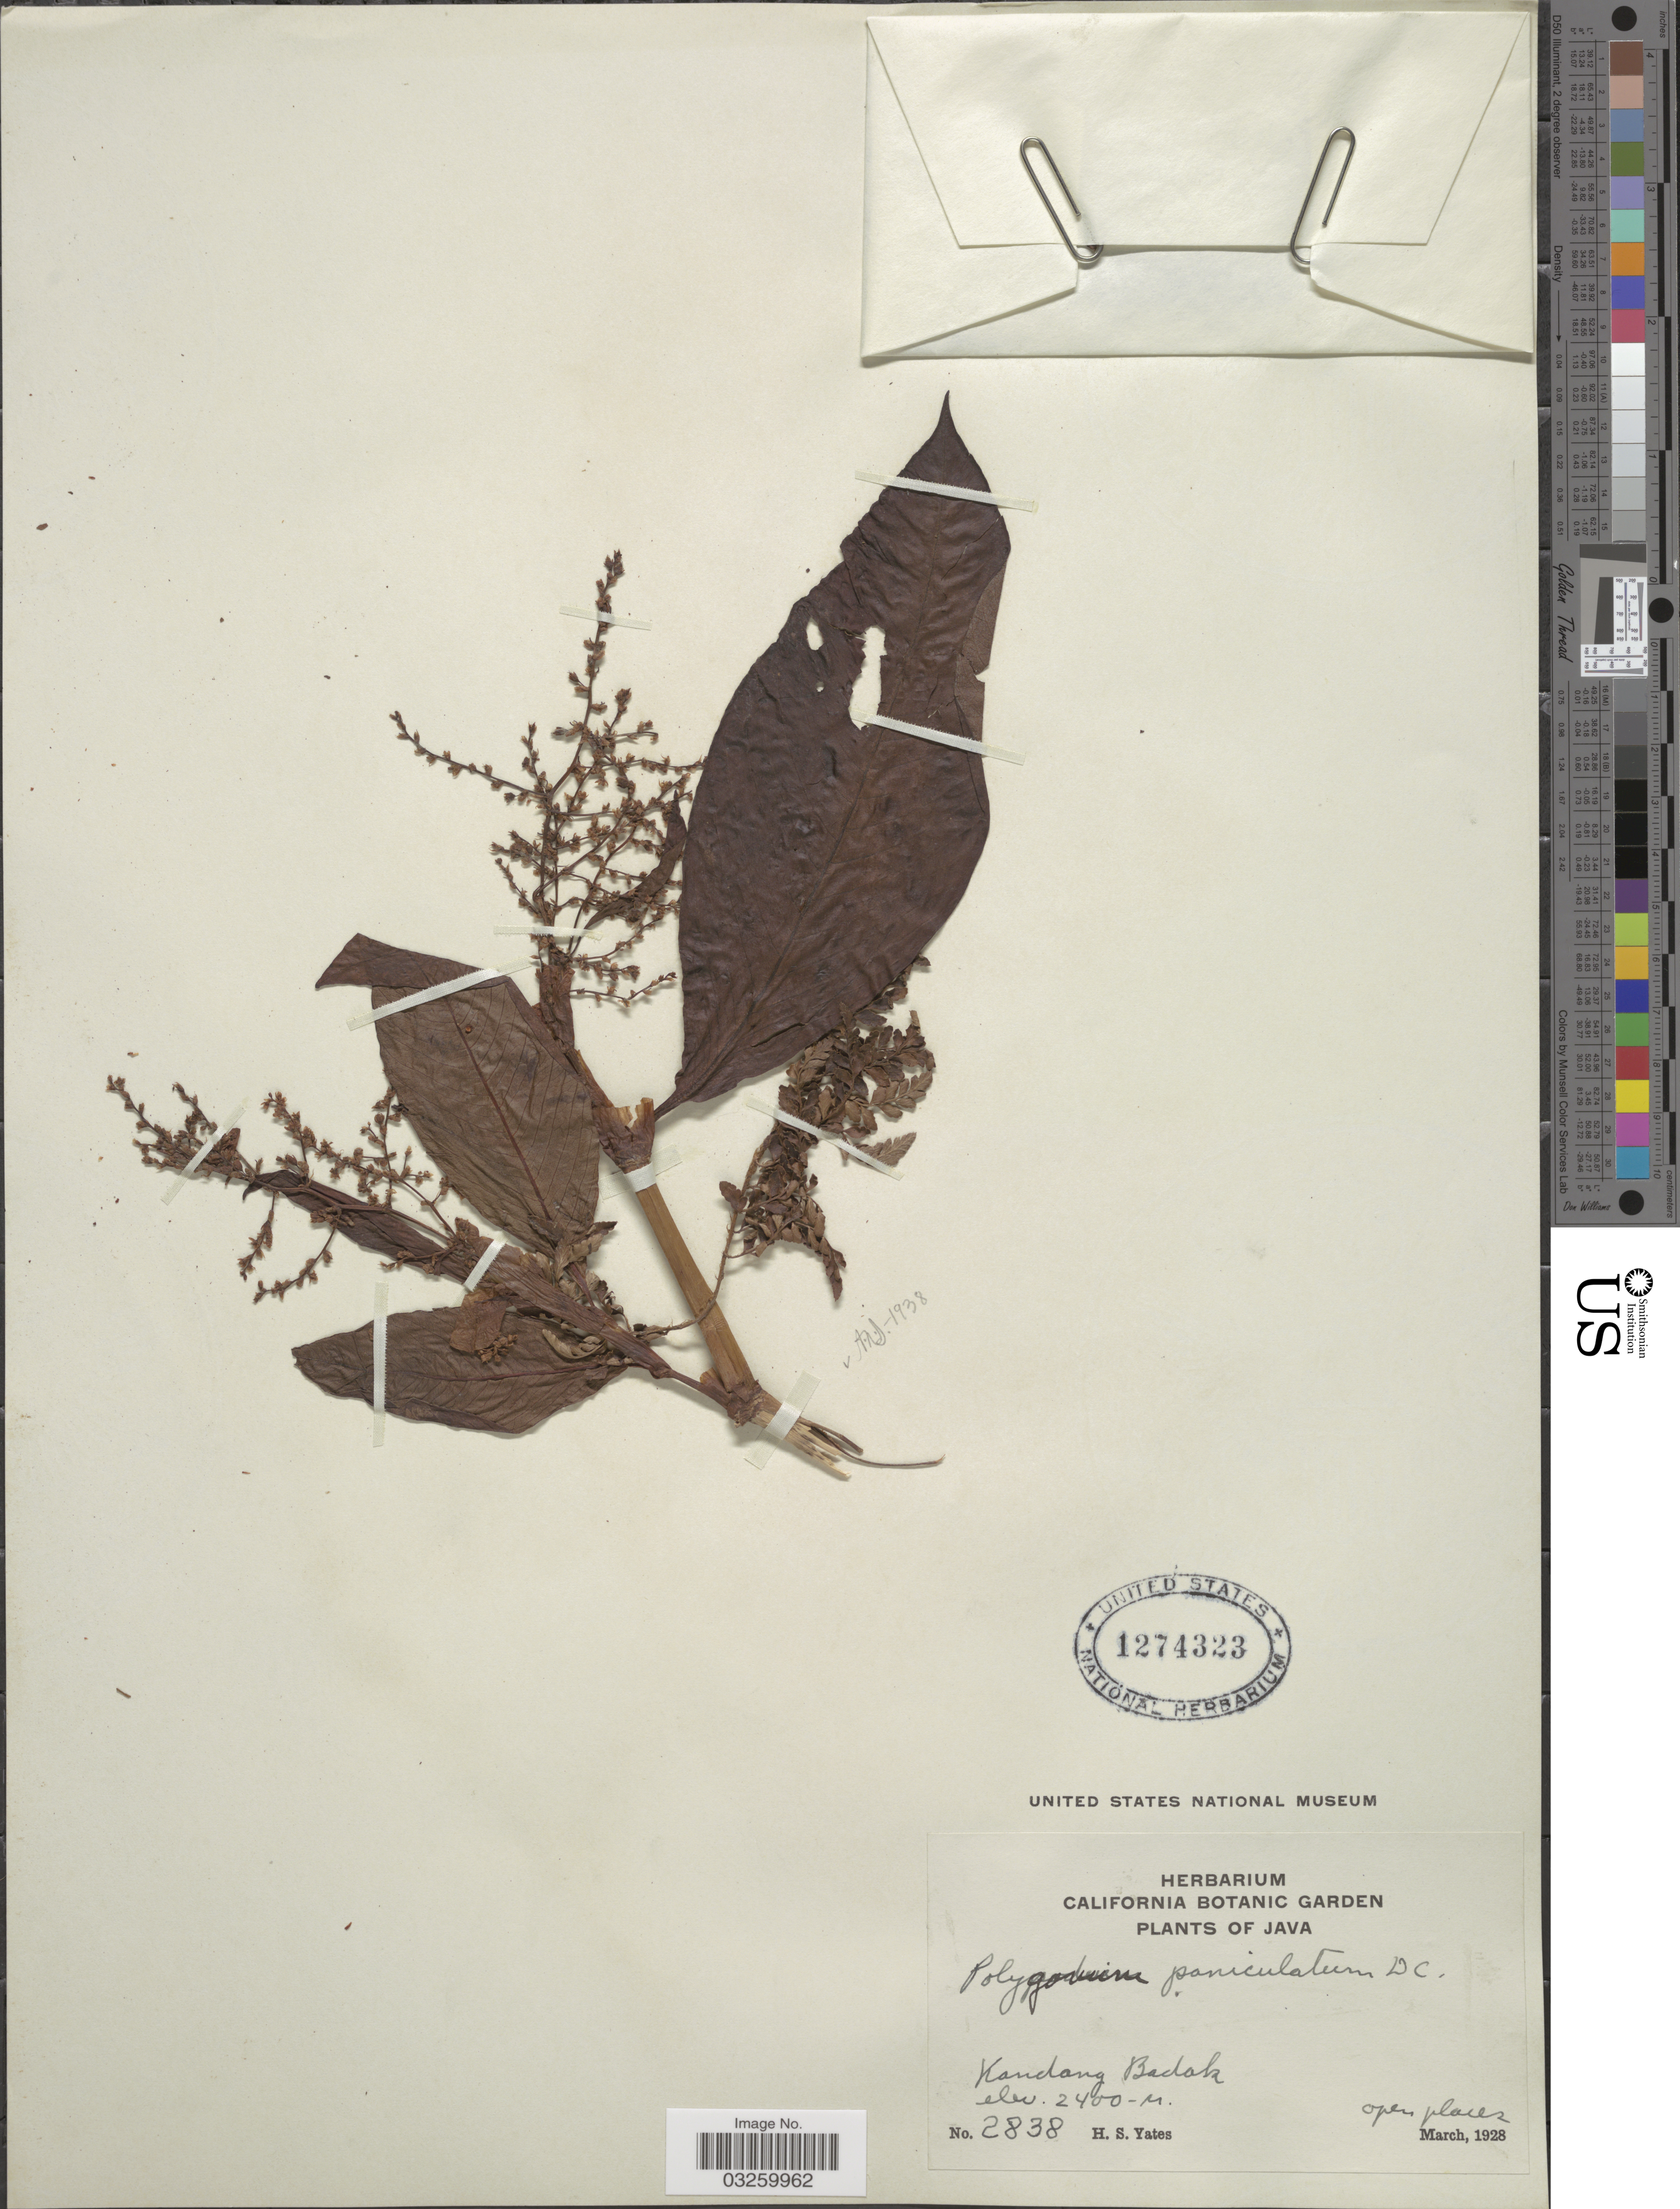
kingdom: Plantae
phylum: Tracheophyta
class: Magnoliopsida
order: Caryophyllales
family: Polygonaceae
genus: Koenigia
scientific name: Koenigia mollis var. paniculata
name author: (Blume) T.M. Schust. & Reveal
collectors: H. S. Yates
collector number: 2838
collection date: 1928-03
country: Indonesia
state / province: Java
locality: Kandang Badok.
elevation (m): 2400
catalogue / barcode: US 1274323